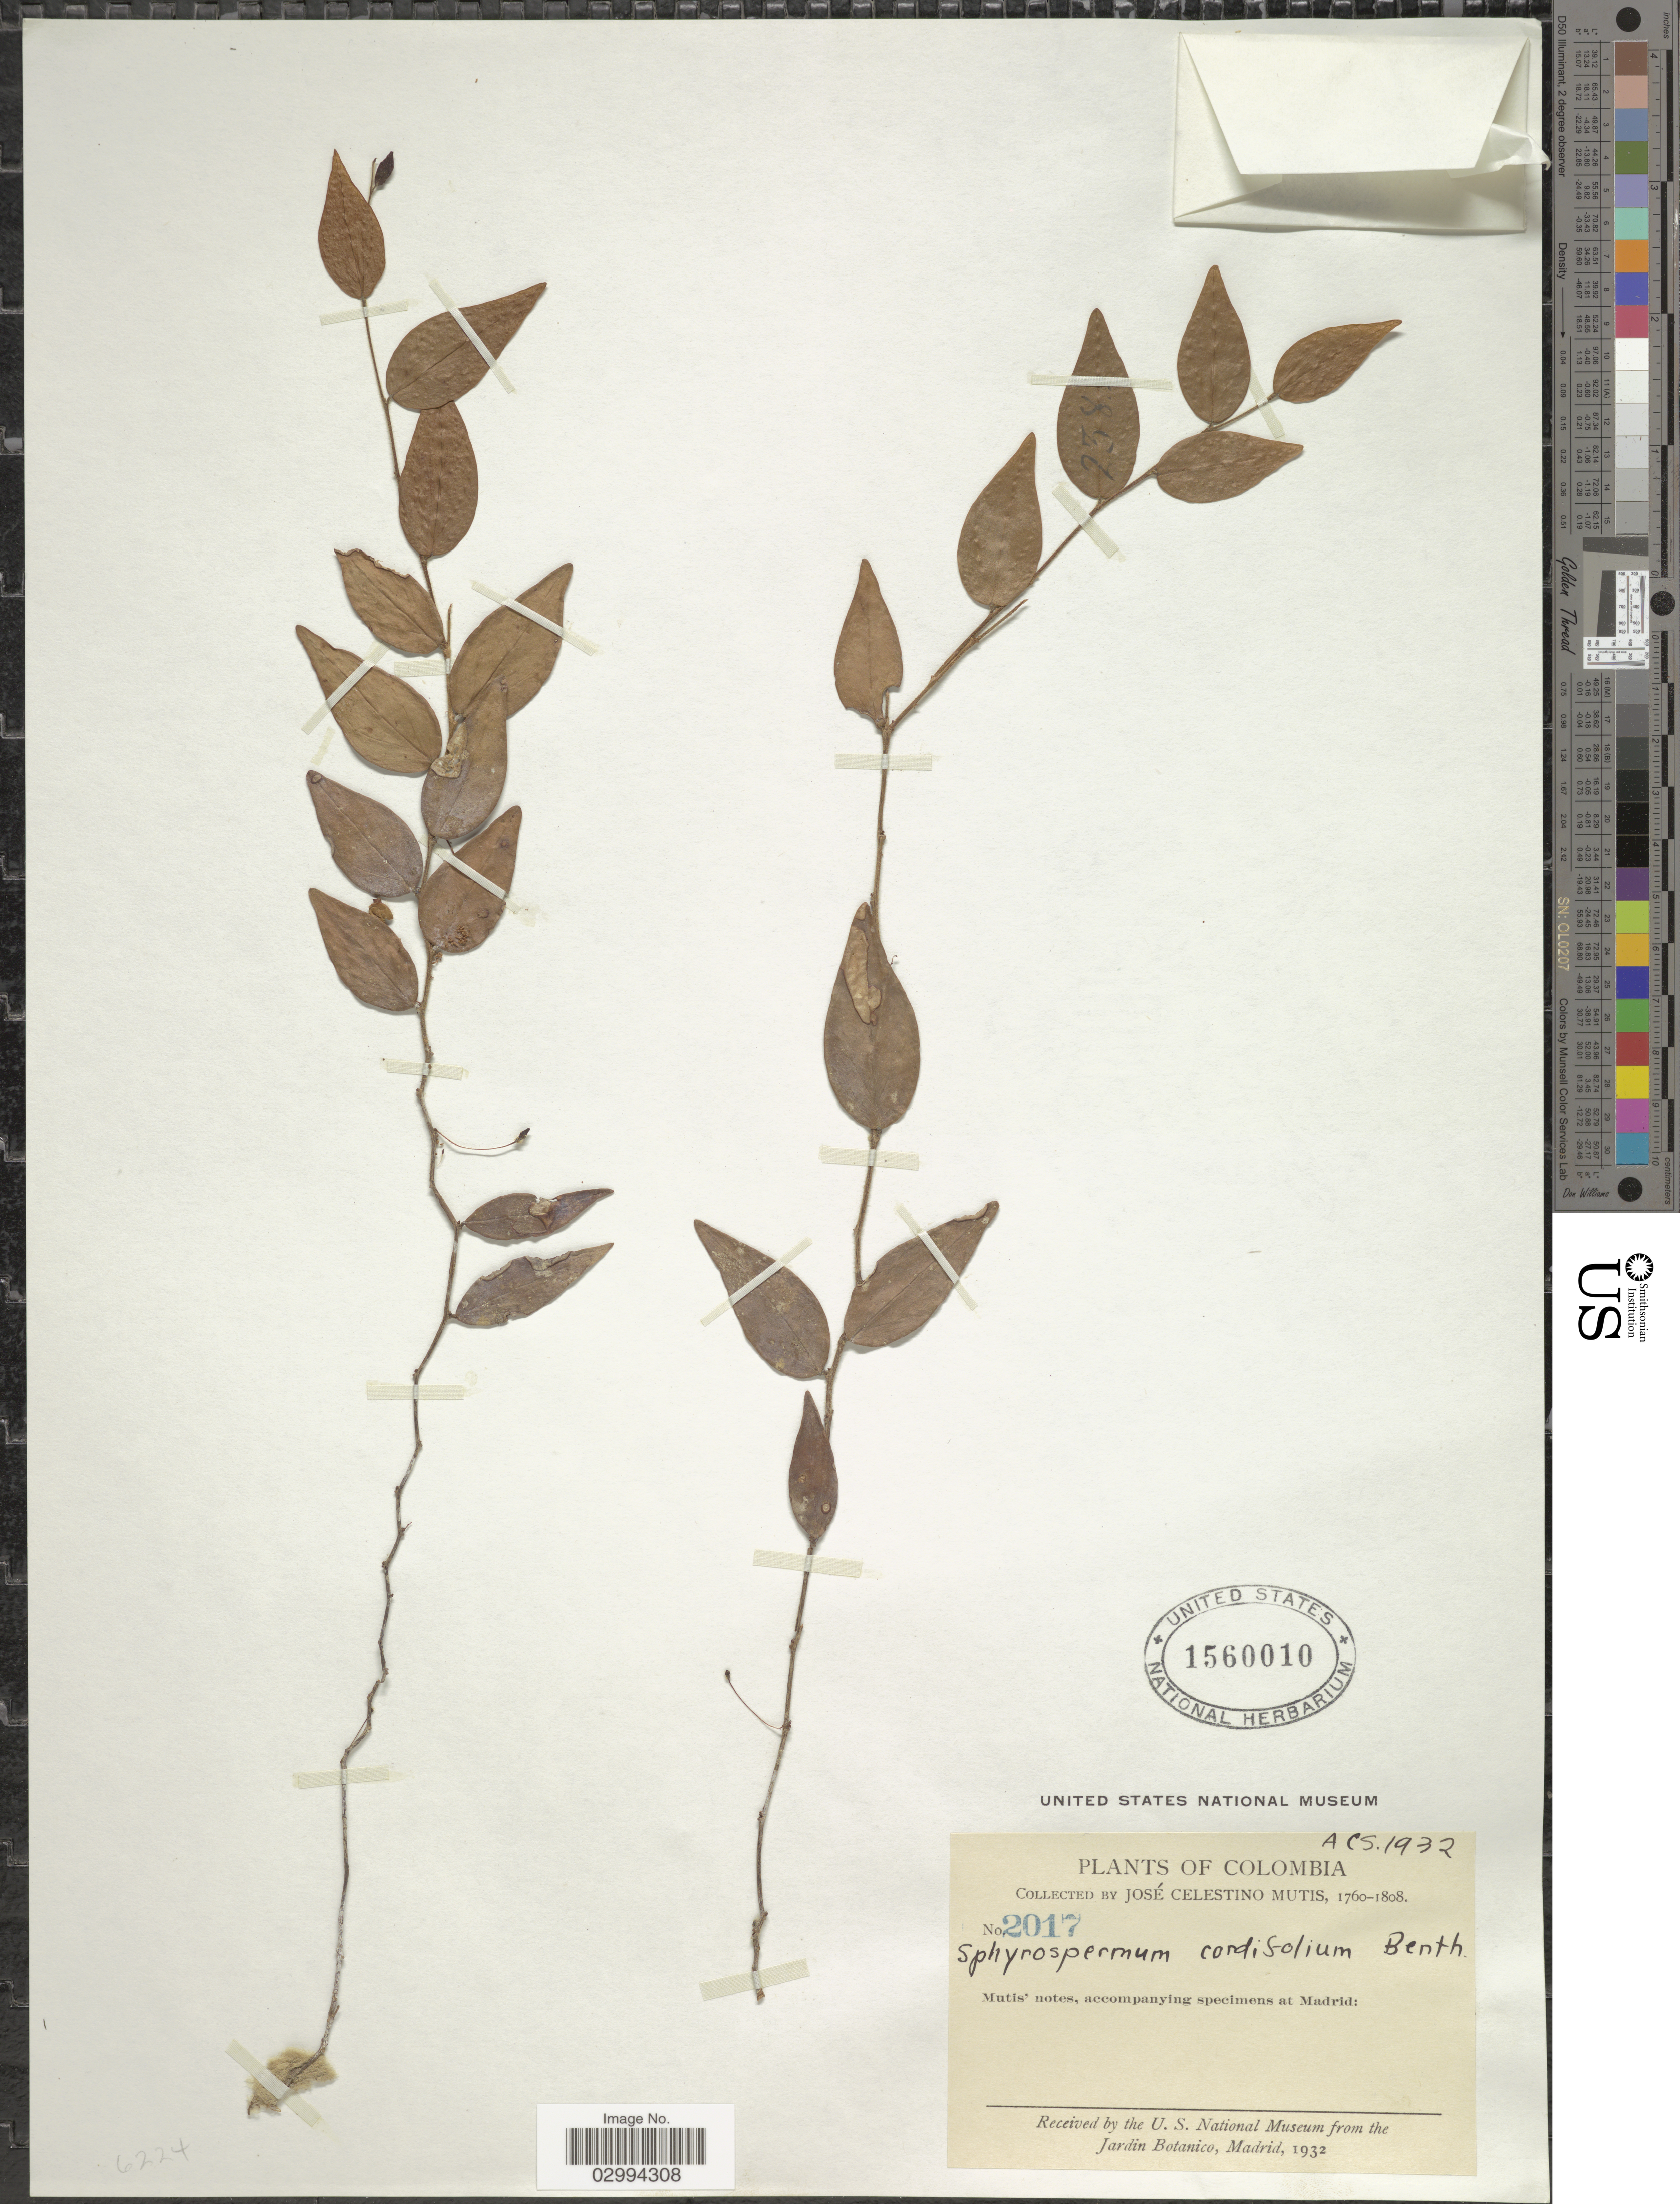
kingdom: Plantae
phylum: Tracheophyta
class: Magnoliopsida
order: Ericales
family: Ericaceae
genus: Sphyrospermum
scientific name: Sphyrospermum cordifolium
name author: Benth.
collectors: J. C. B. Mutis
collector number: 2017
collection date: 1760/1808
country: Colombia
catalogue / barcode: US 1560010